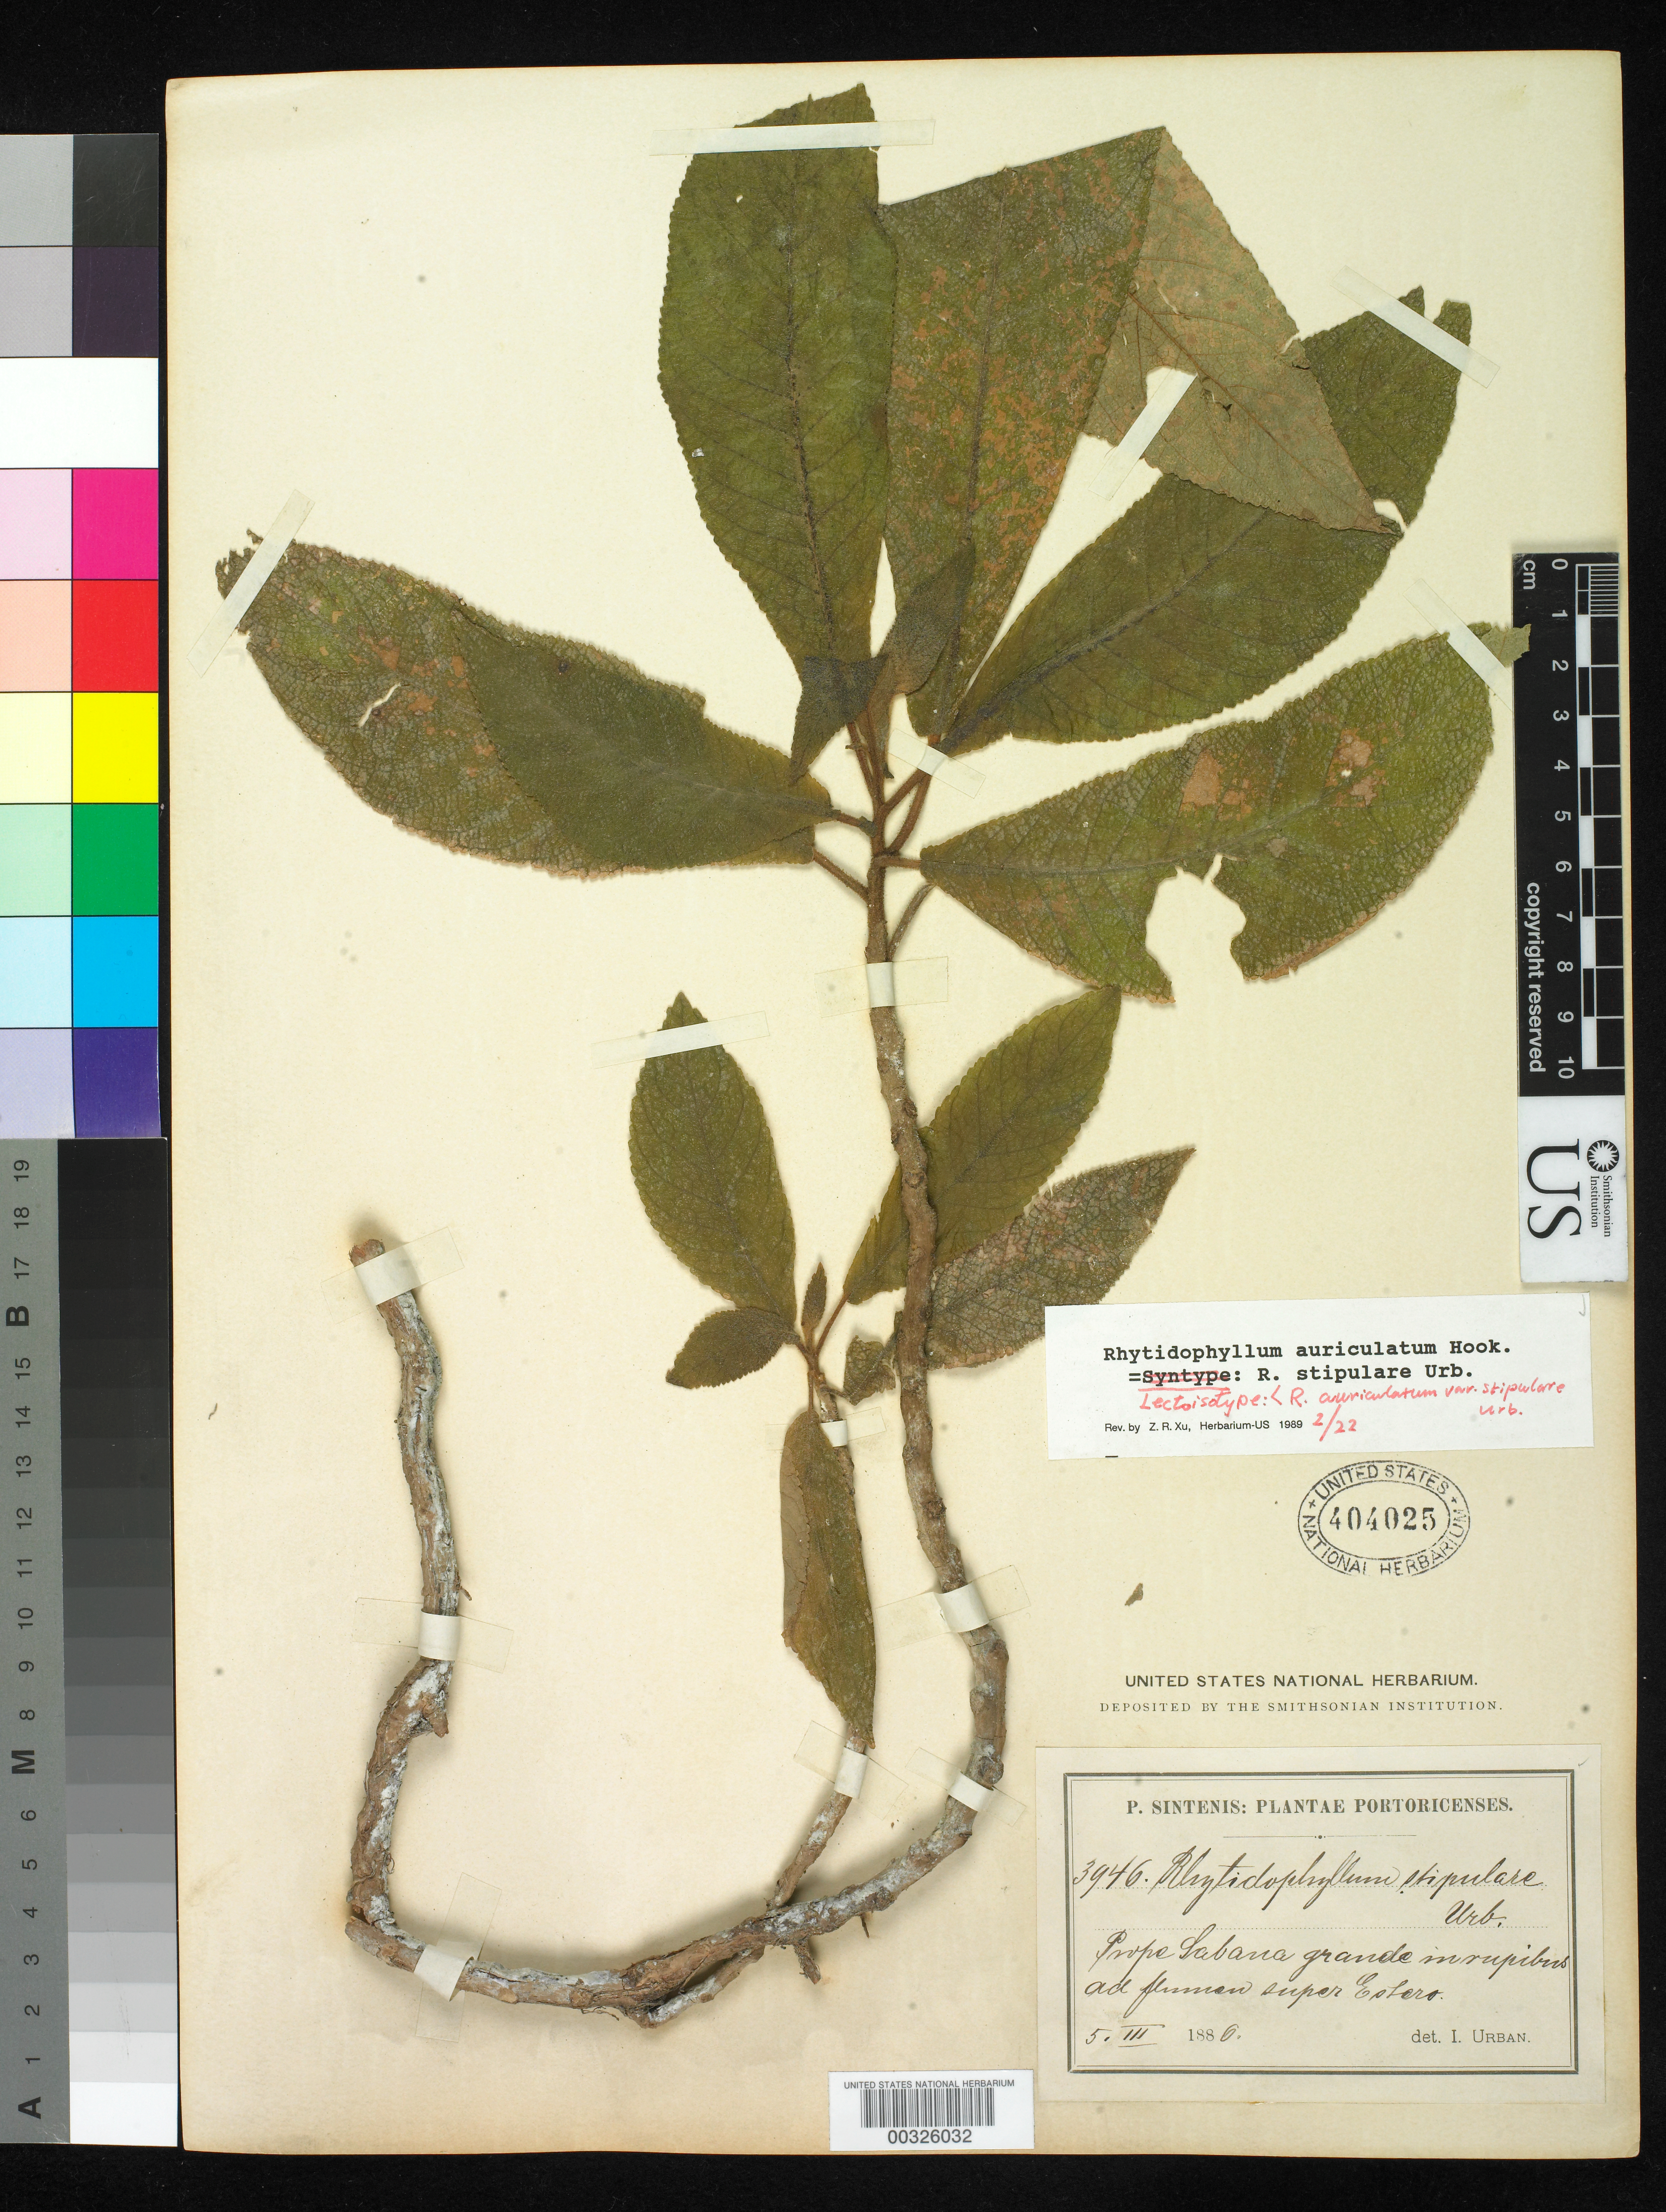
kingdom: Plantae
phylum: Tracheophyta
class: Magnoliopsida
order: Lamiales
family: Gesneriaceae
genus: Rhytidophyllum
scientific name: Rhytidophyllum stipulare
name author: Urb.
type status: Syntype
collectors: P. Sintenis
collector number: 3946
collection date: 1886-03-05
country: Puerto Rico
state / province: Sabana Grande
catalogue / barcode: US 404025